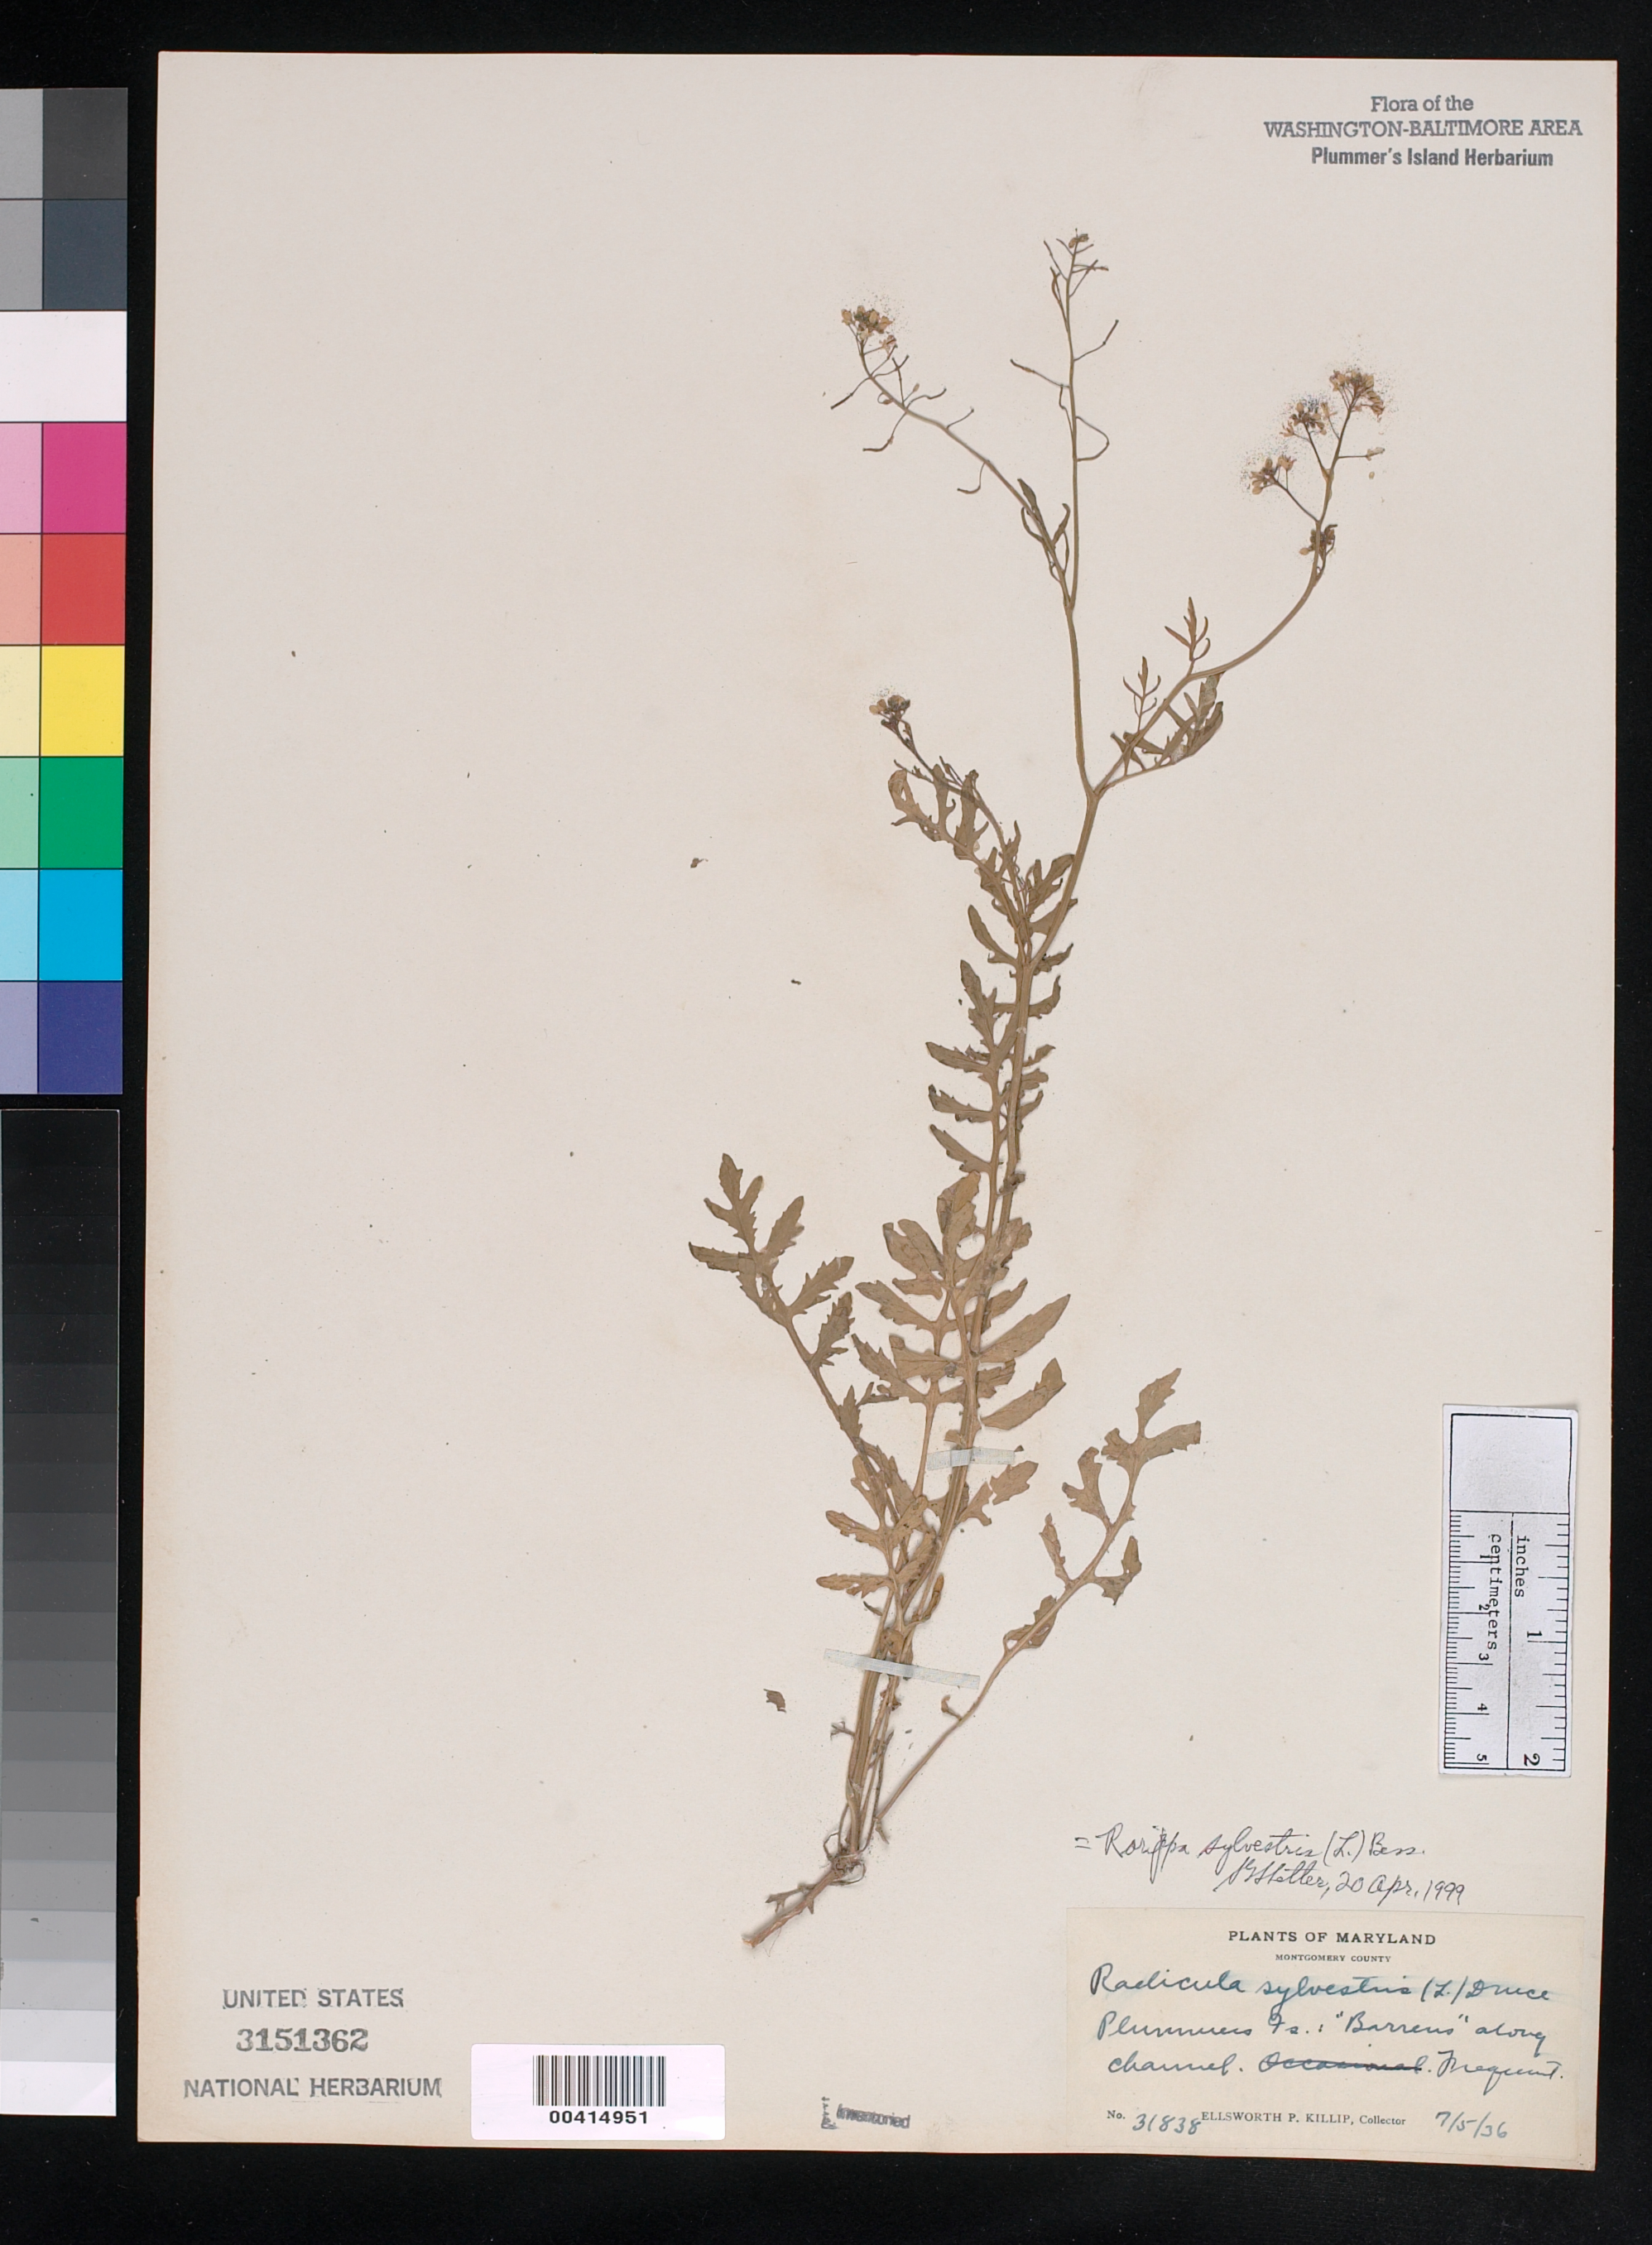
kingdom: Plantae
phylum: Tracheophyta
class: Magnoliopsida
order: Brassicales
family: Brassicaceae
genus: Rorippa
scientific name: Rorippa sylvestris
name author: (L.) Besser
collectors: E. P. Killip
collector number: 31838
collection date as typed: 05 Jul 1936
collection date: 1936-07-05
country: United States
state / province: Maryland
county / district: Montgomery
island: Plummers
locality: Plummer's Island; "barrens" along channel C. & O. Canal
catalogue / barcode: US 3151362